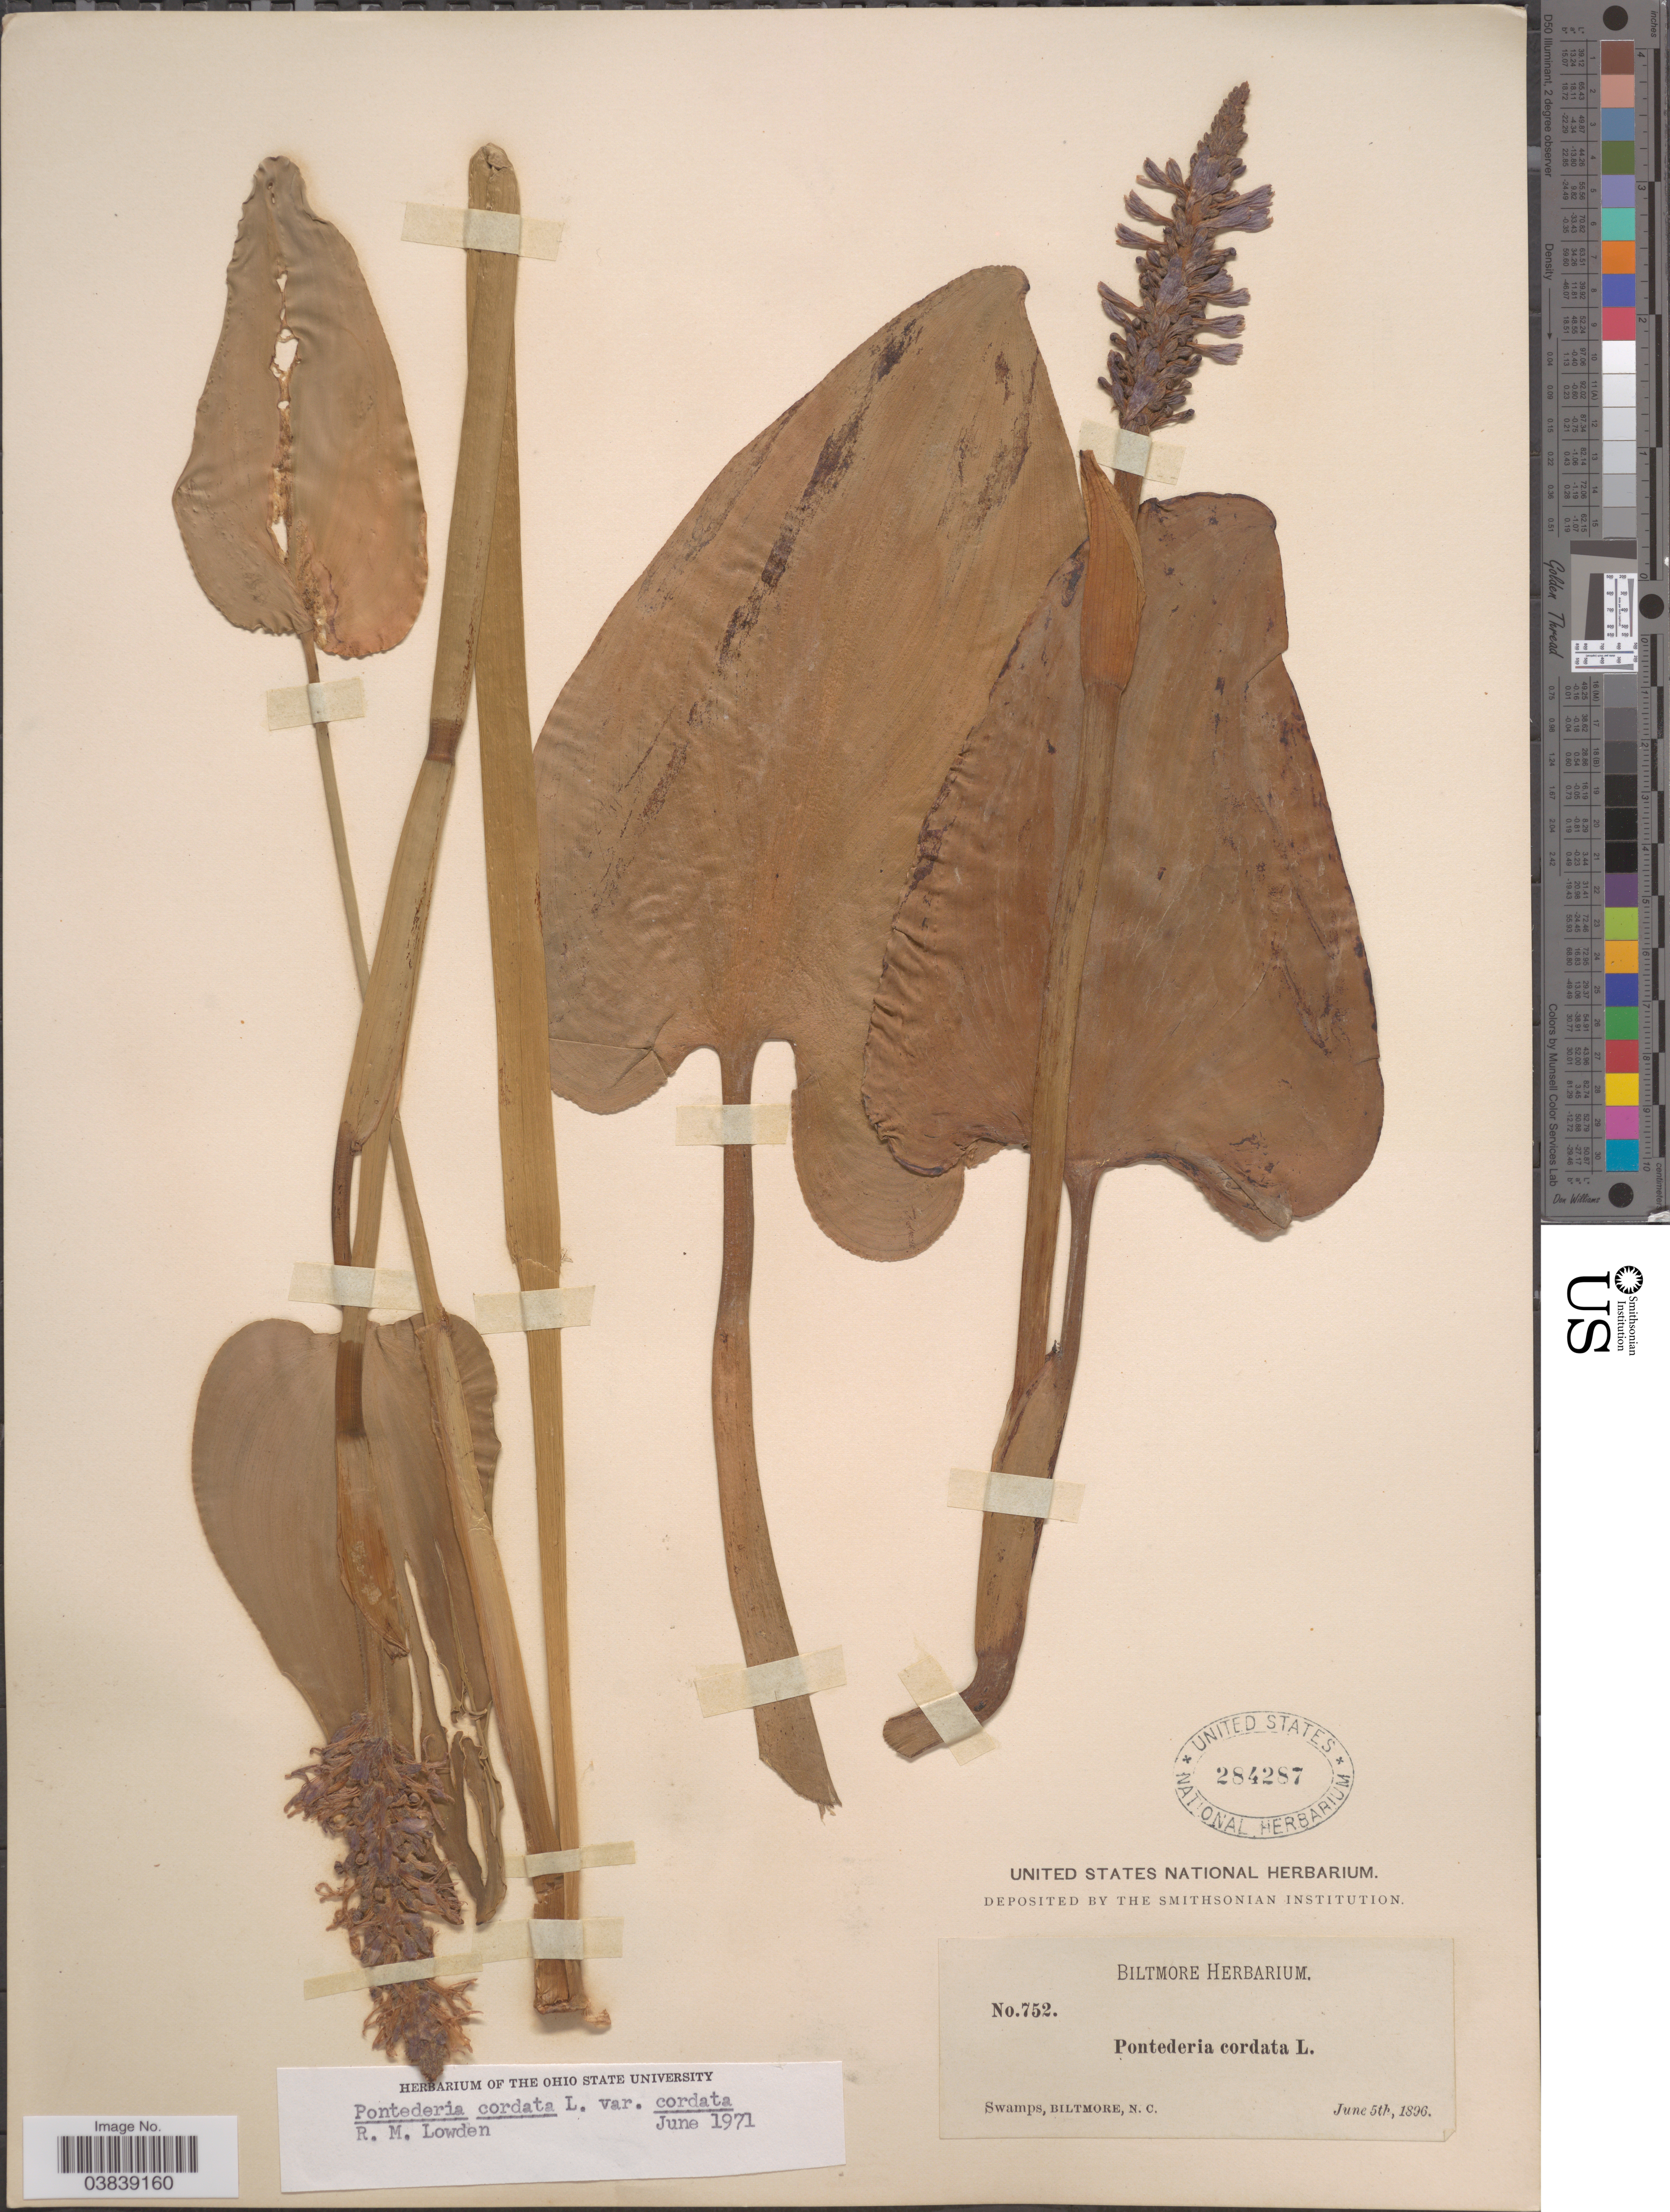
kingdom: Plantae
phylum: Tracheophyta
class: Liliopsida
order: Commelinales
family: Pontederiaceae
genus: Pontederia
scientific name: Pontederia cordata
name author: L.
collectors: ex herb. Biltmore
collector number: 752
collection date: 1896-06-05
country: United States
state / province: North Carolina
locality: Swamps, Biltmore.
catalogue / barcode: US 284287